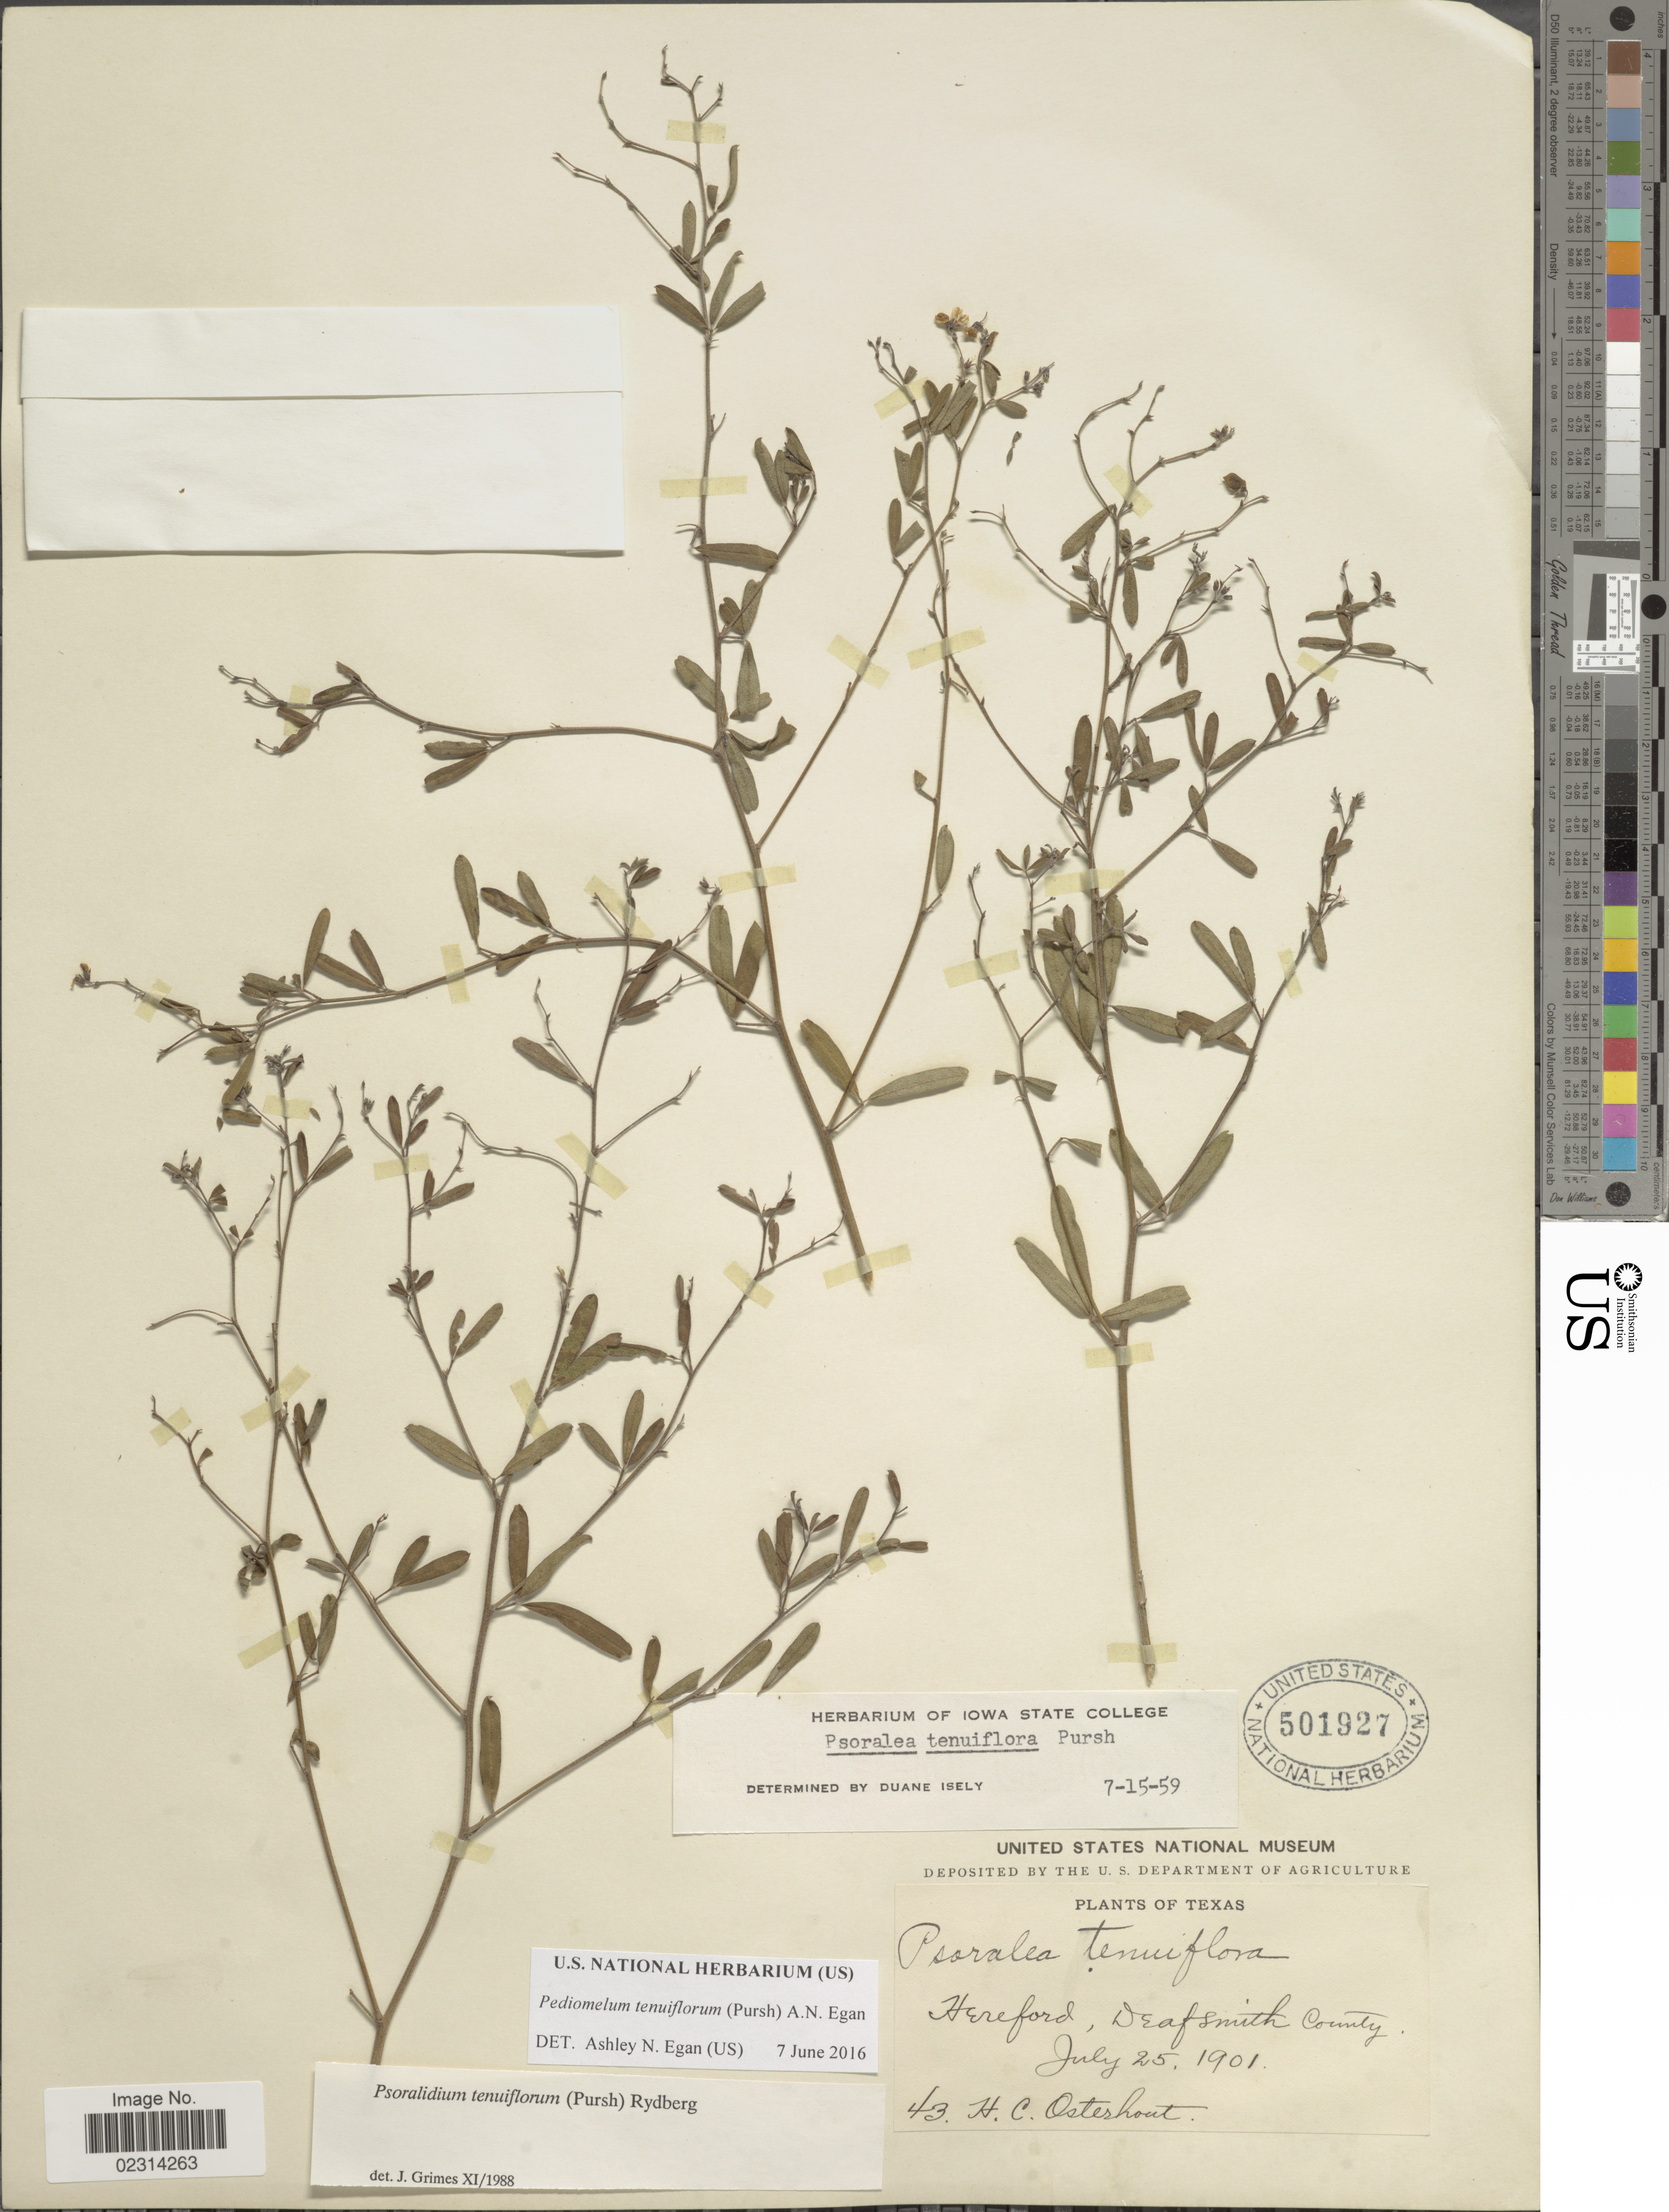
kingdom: Plantae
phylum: Tracheophyta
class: Magnoliopsida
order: Fabales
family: Fabaceae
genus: Psoralidium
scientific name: Psoralidium tenuiflorum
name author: (Pursh) Rydb.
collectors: H. Osterhout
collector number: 43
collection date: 1901-07-25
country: United States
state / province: Texas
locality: Hereford, Deafsmith County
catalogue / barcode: US 501927